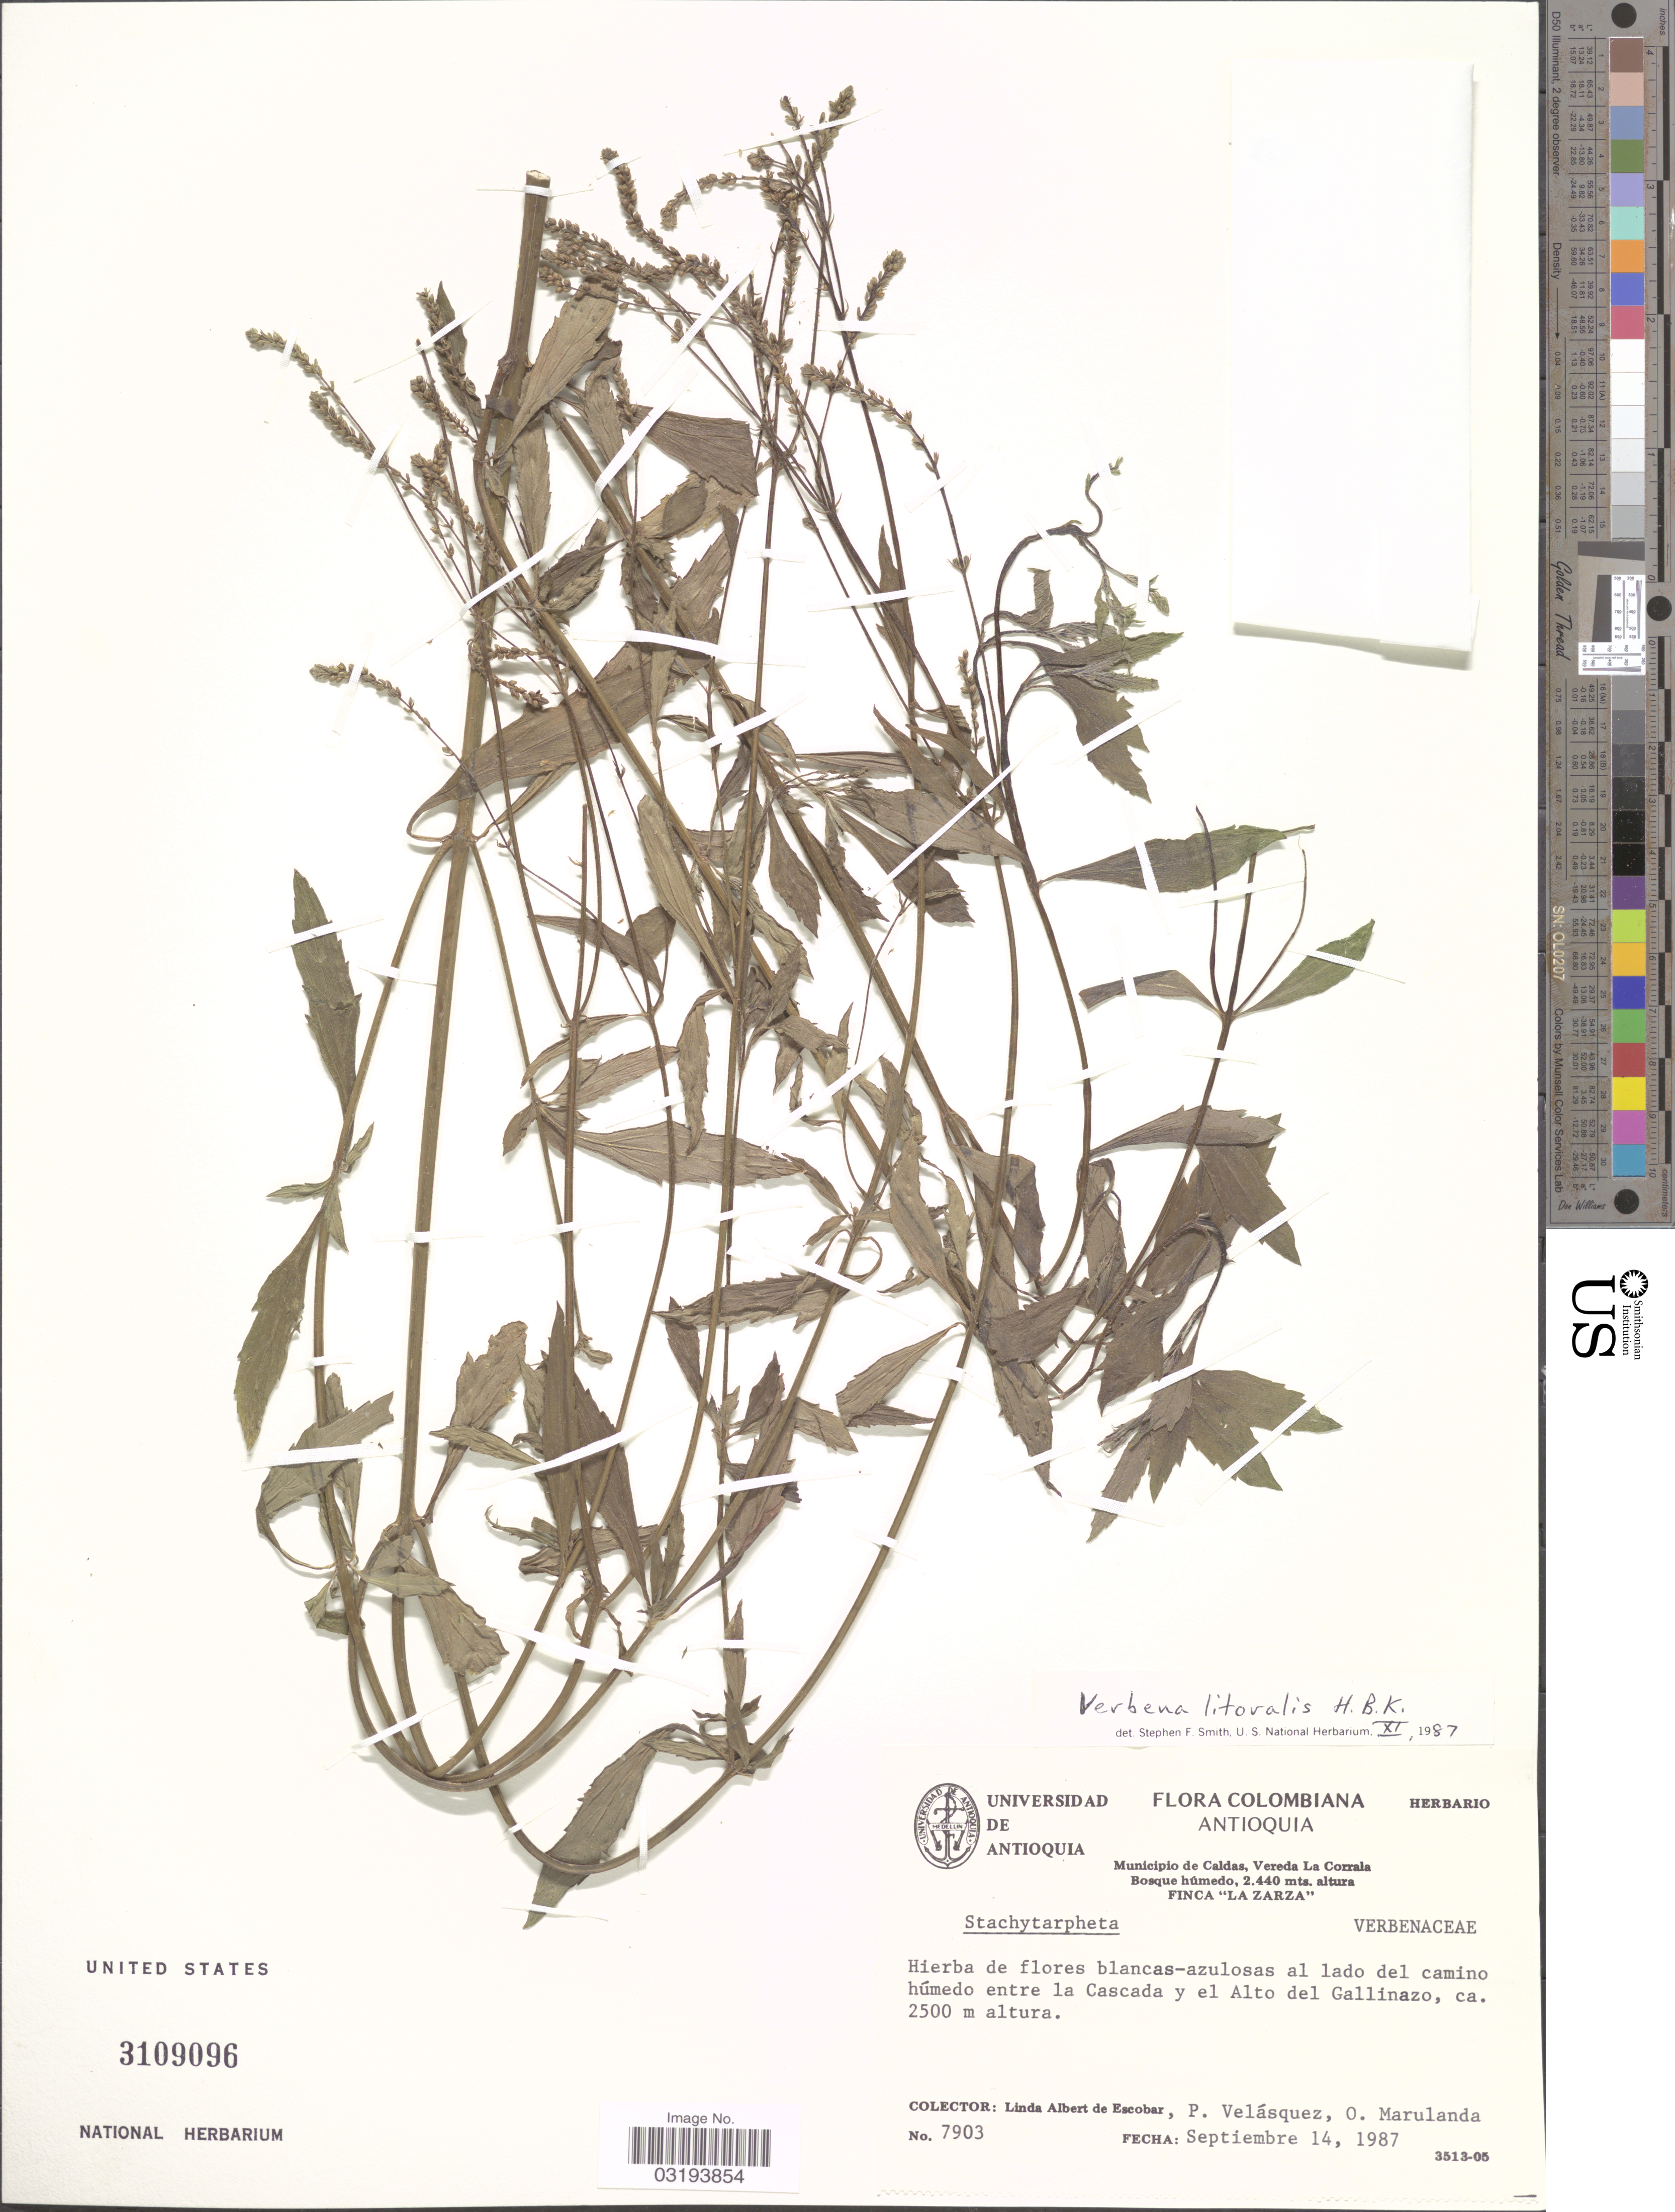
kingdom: Plantae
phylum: Tracheophyta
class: Magnoliopsida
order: Lamiales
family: Verbenaceae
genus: Verbena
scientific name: Verbena litoralis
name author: Kunth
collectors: L. K. de Escobar, P. Velasquez & O. Marulanda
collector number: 7903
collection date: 1987-09-14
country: Colombia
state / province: Antioquia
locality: Municipio de Caldas, Vereda La Corraia, Bosque húmedo, Finca "La Zarza", Hierba de flores blancas-azulosas al lado del camino húmedo entre la Cascada y el Alto del Gallinazo.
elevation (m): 2500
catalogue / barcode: US 3109096